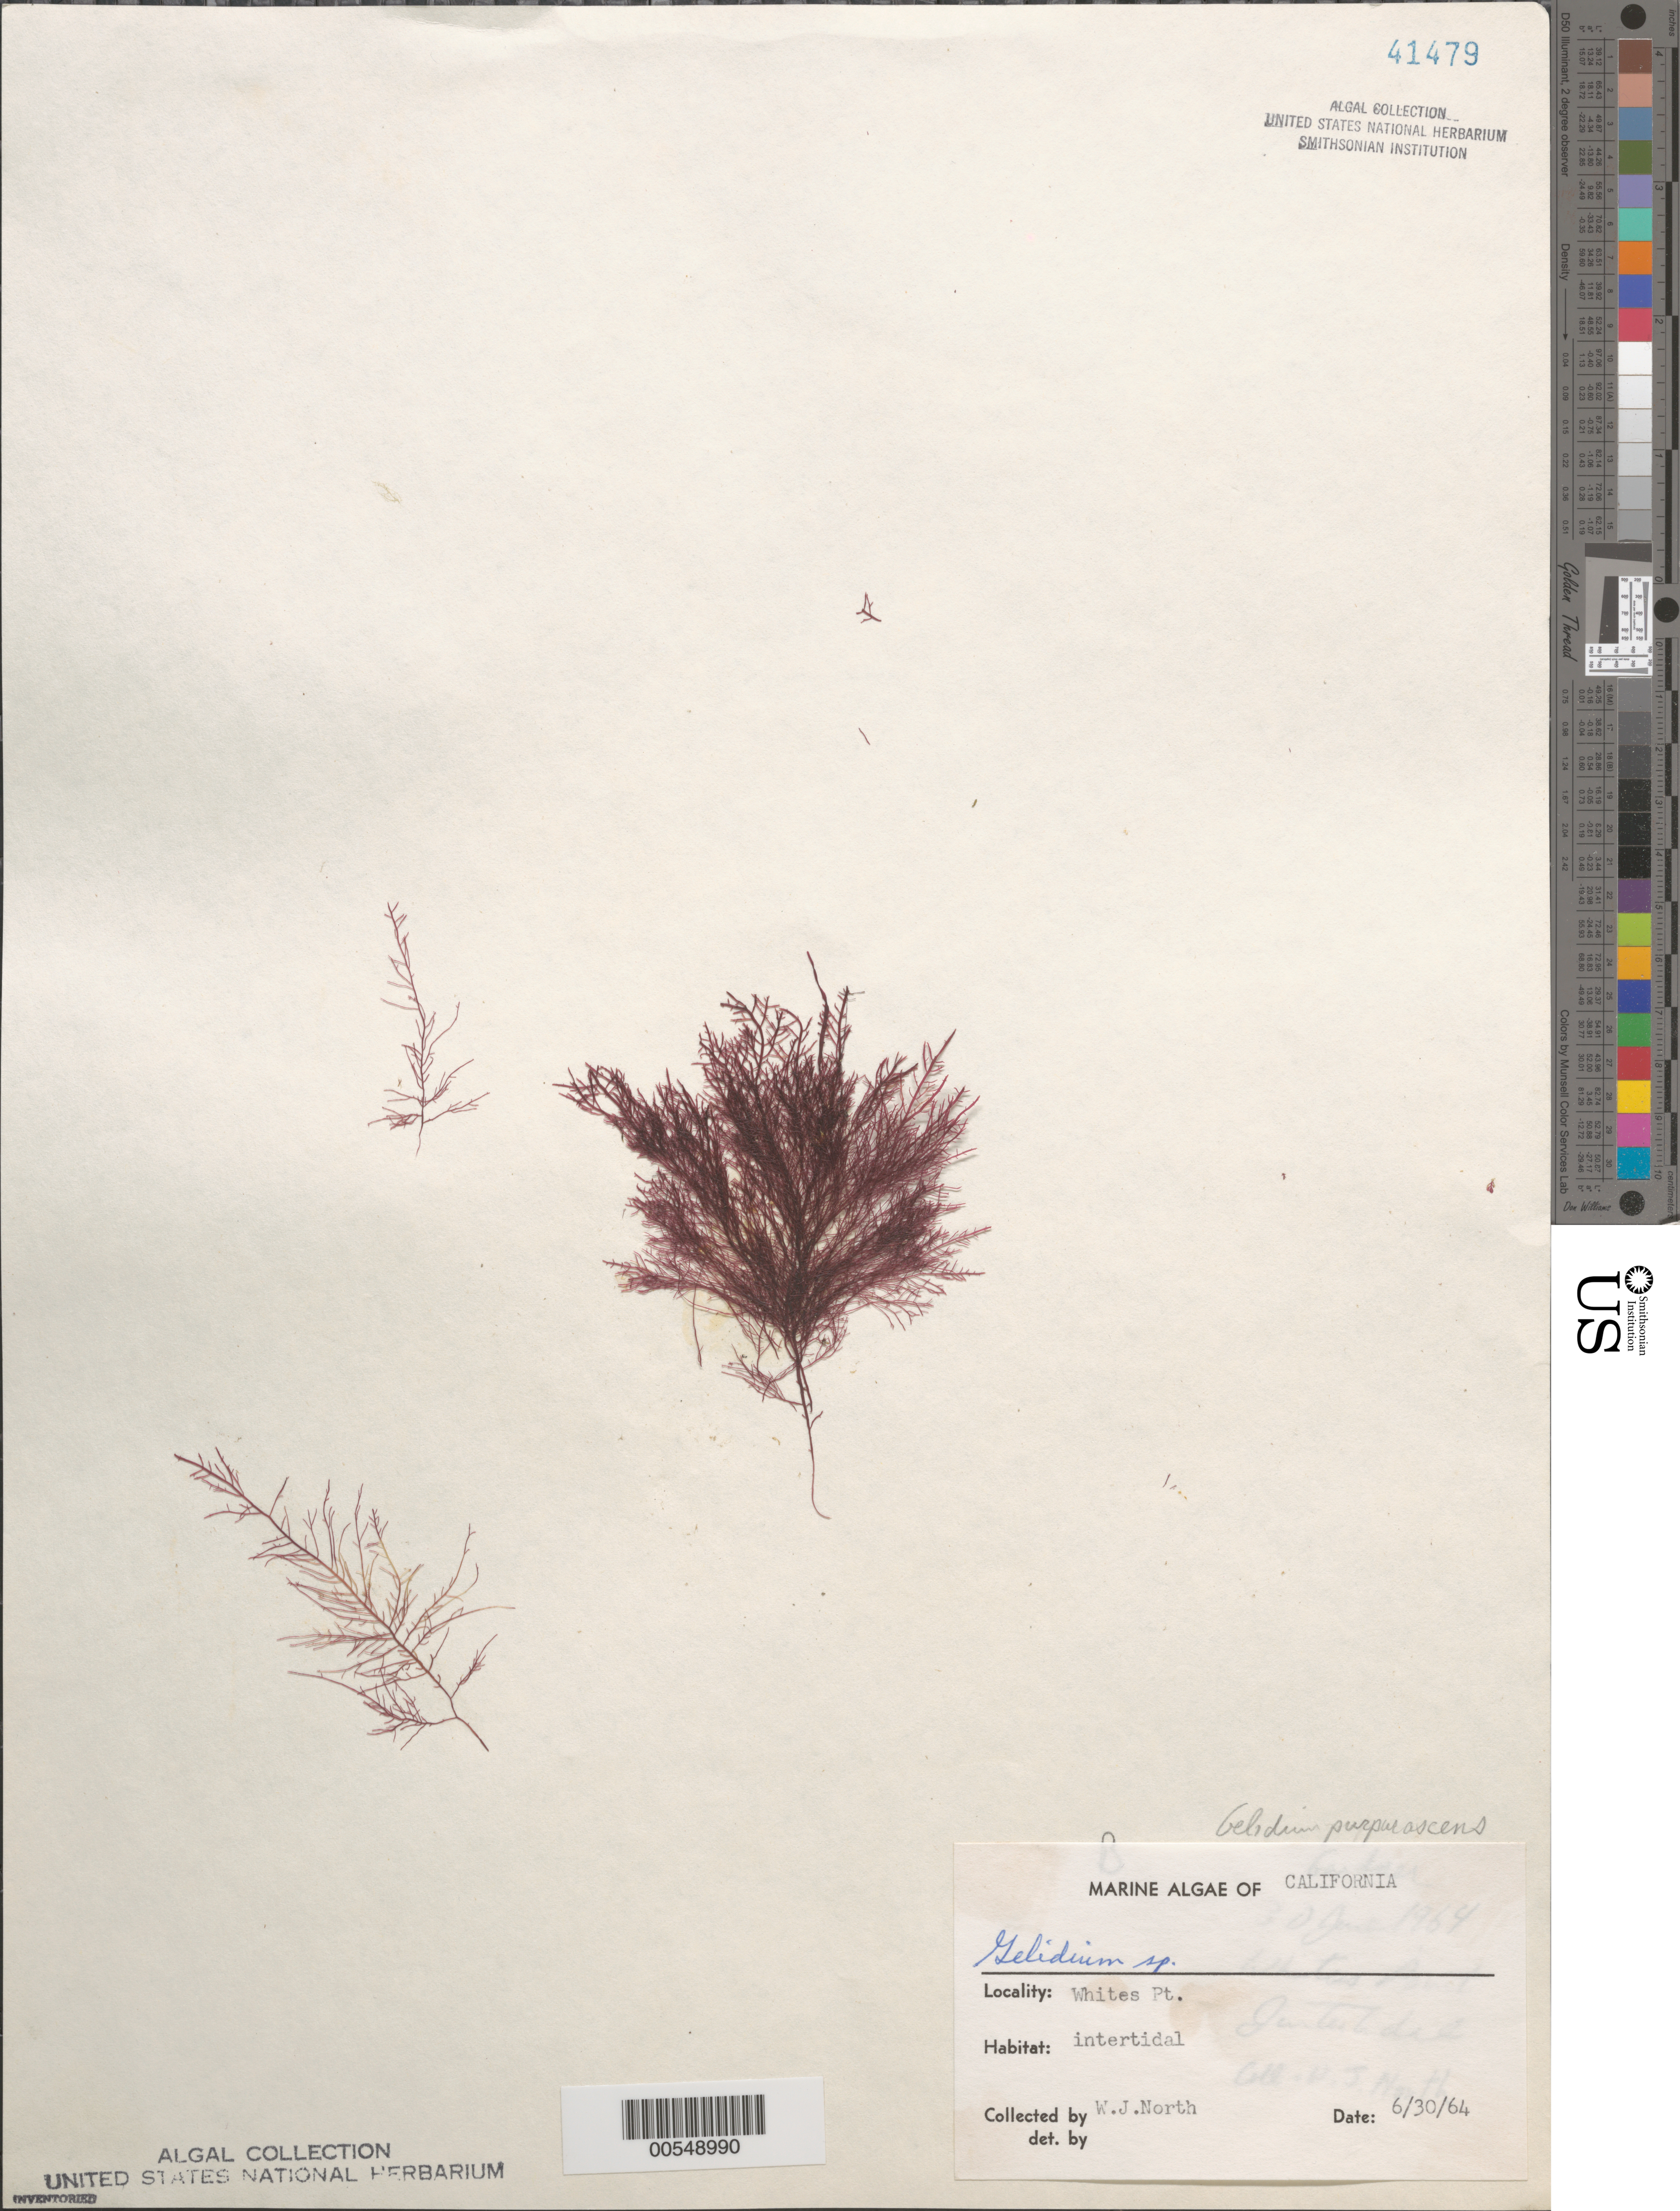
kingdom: Plantae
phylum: Rhodophyta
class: Florideophyceae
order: Gelidiales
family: Gelidiaceae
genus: Gelidium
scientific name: Gelidium sp.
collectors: W. North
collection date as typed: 30 Jun 1964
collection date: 1964-06-30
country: United States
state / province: California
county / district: Los Angeles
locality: White's Point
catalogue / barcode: US 41479